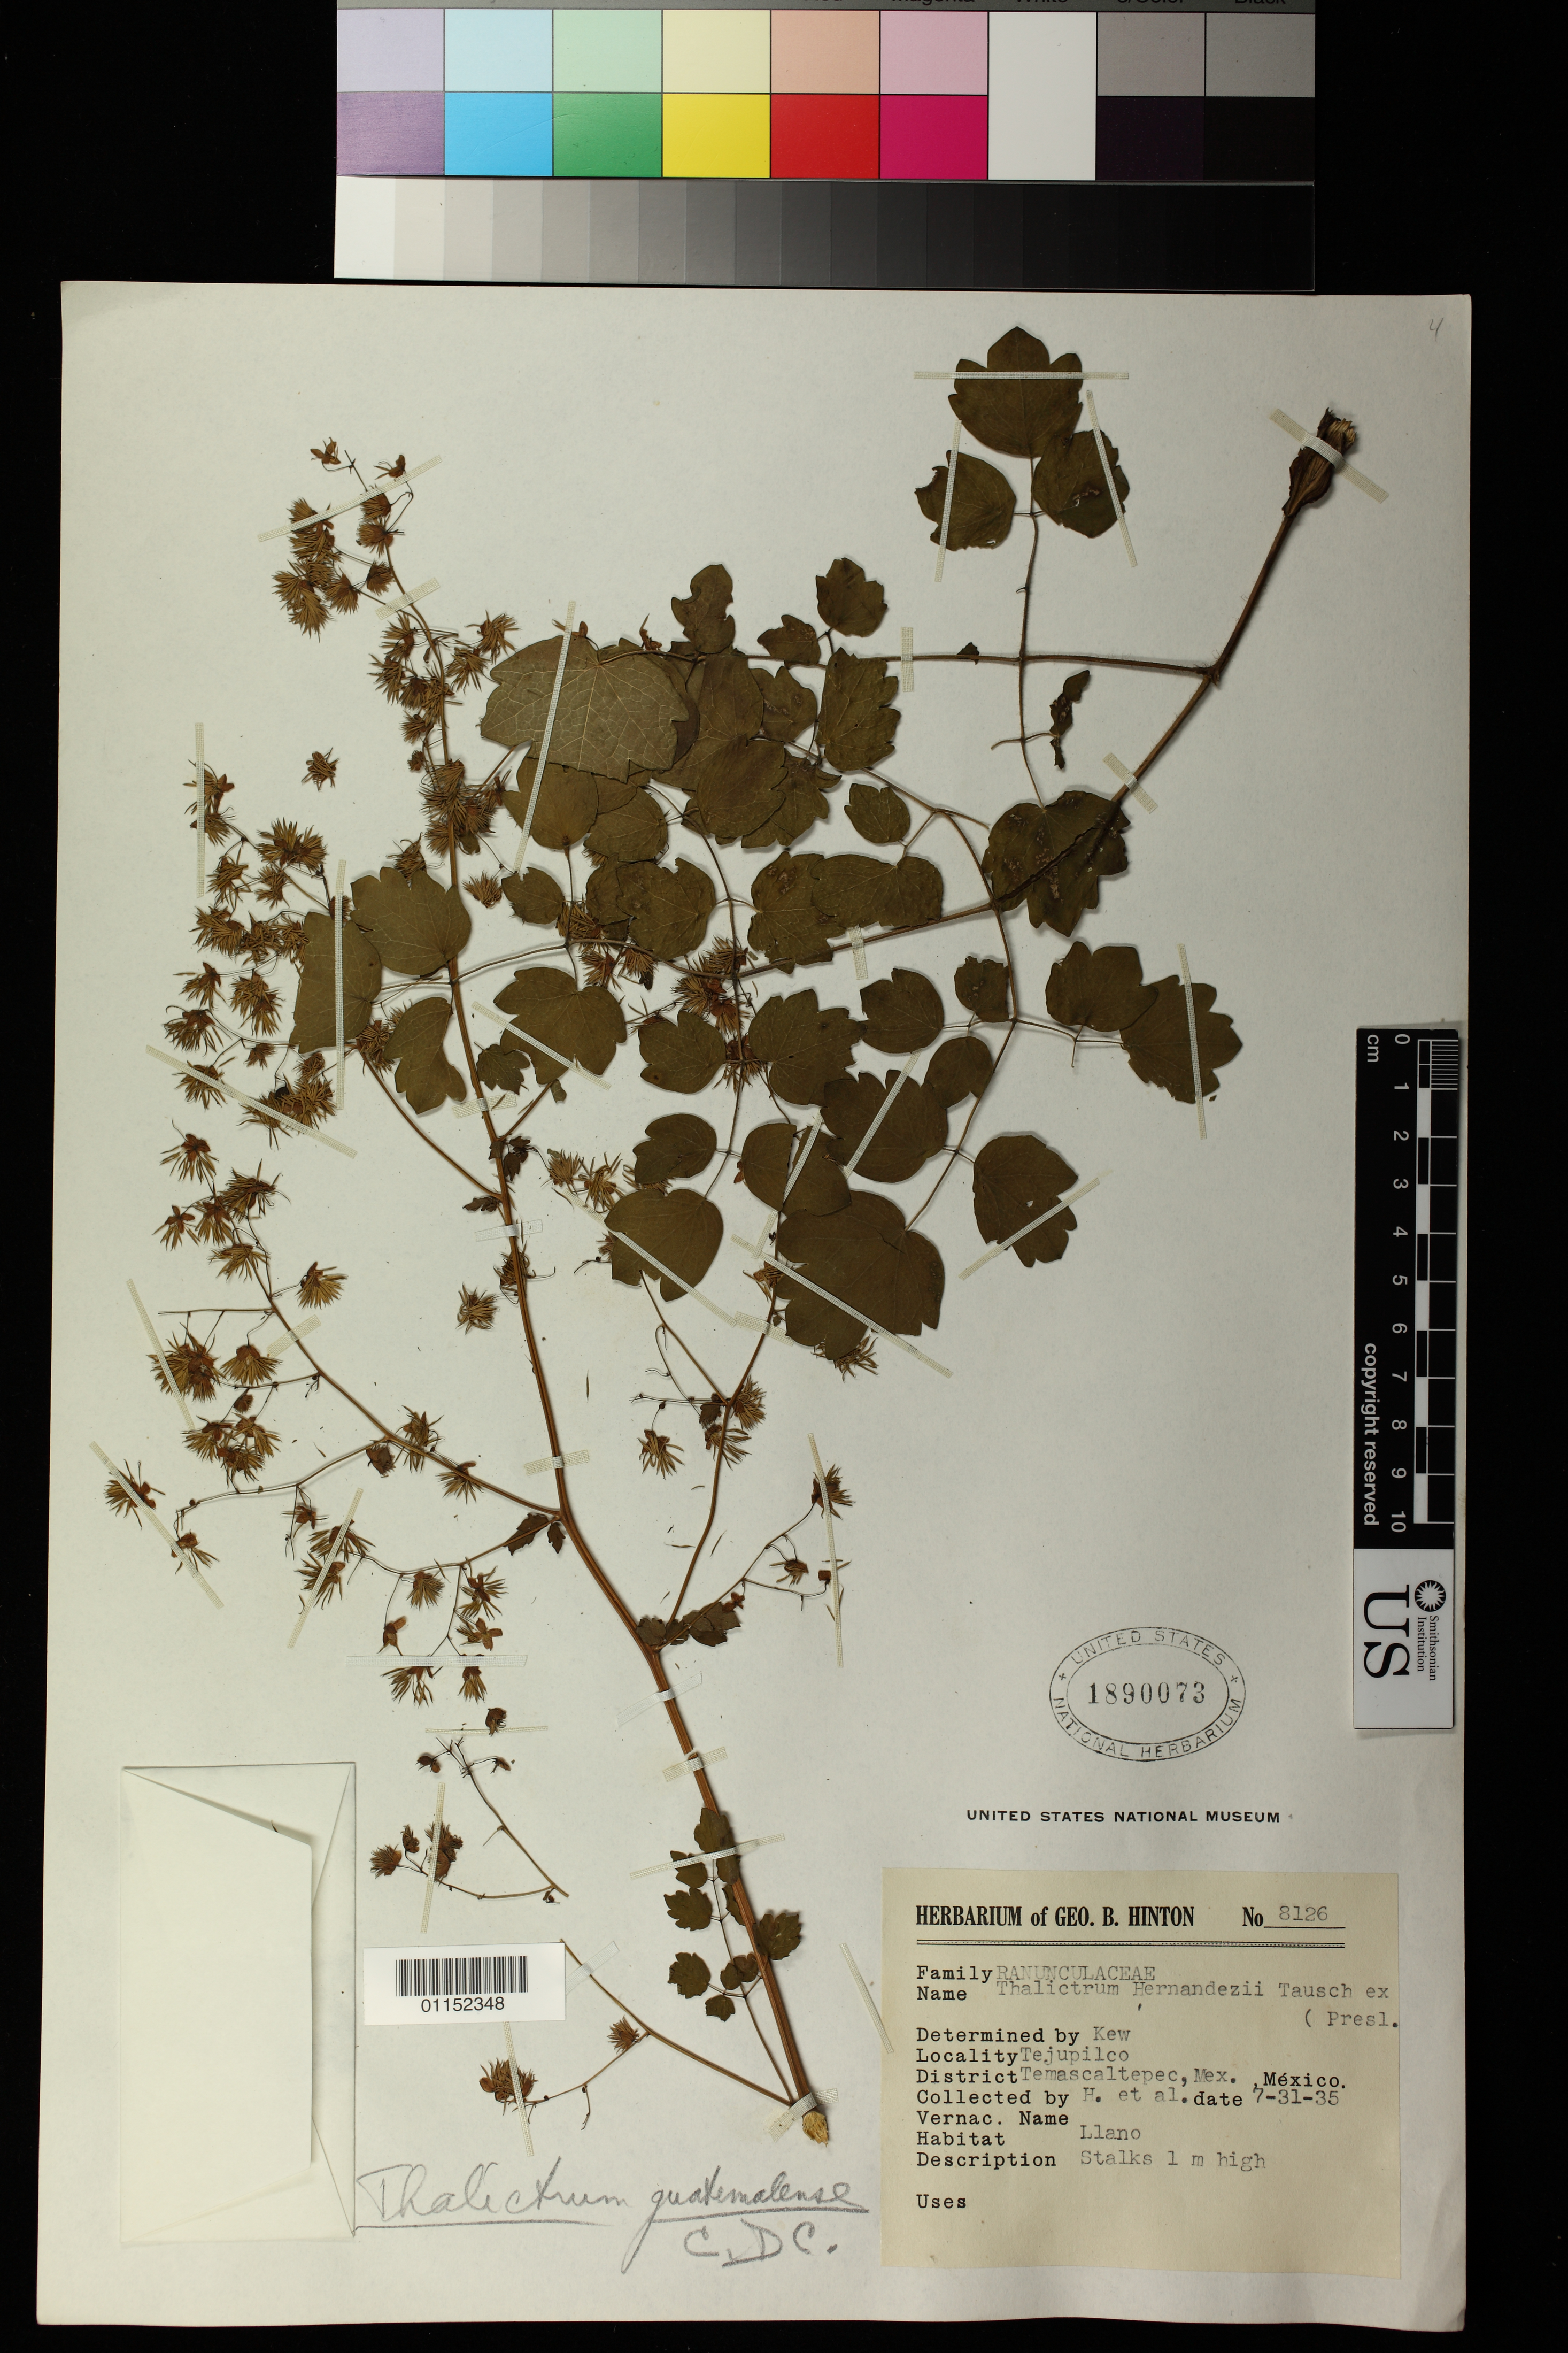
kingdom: Plantae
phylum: Tracheophyta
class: Magnoliopsida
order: Ranunculales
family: Ranunculaceae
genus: Thalictrum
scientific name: Thalictrum guatemalense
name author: C. DC. & Rose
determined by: Penny, Rebecca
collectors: G. B. Hinton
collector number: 8126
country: Mexico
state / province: México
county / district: Temascaltepec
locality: Tejupilco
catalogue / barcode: US 1890073